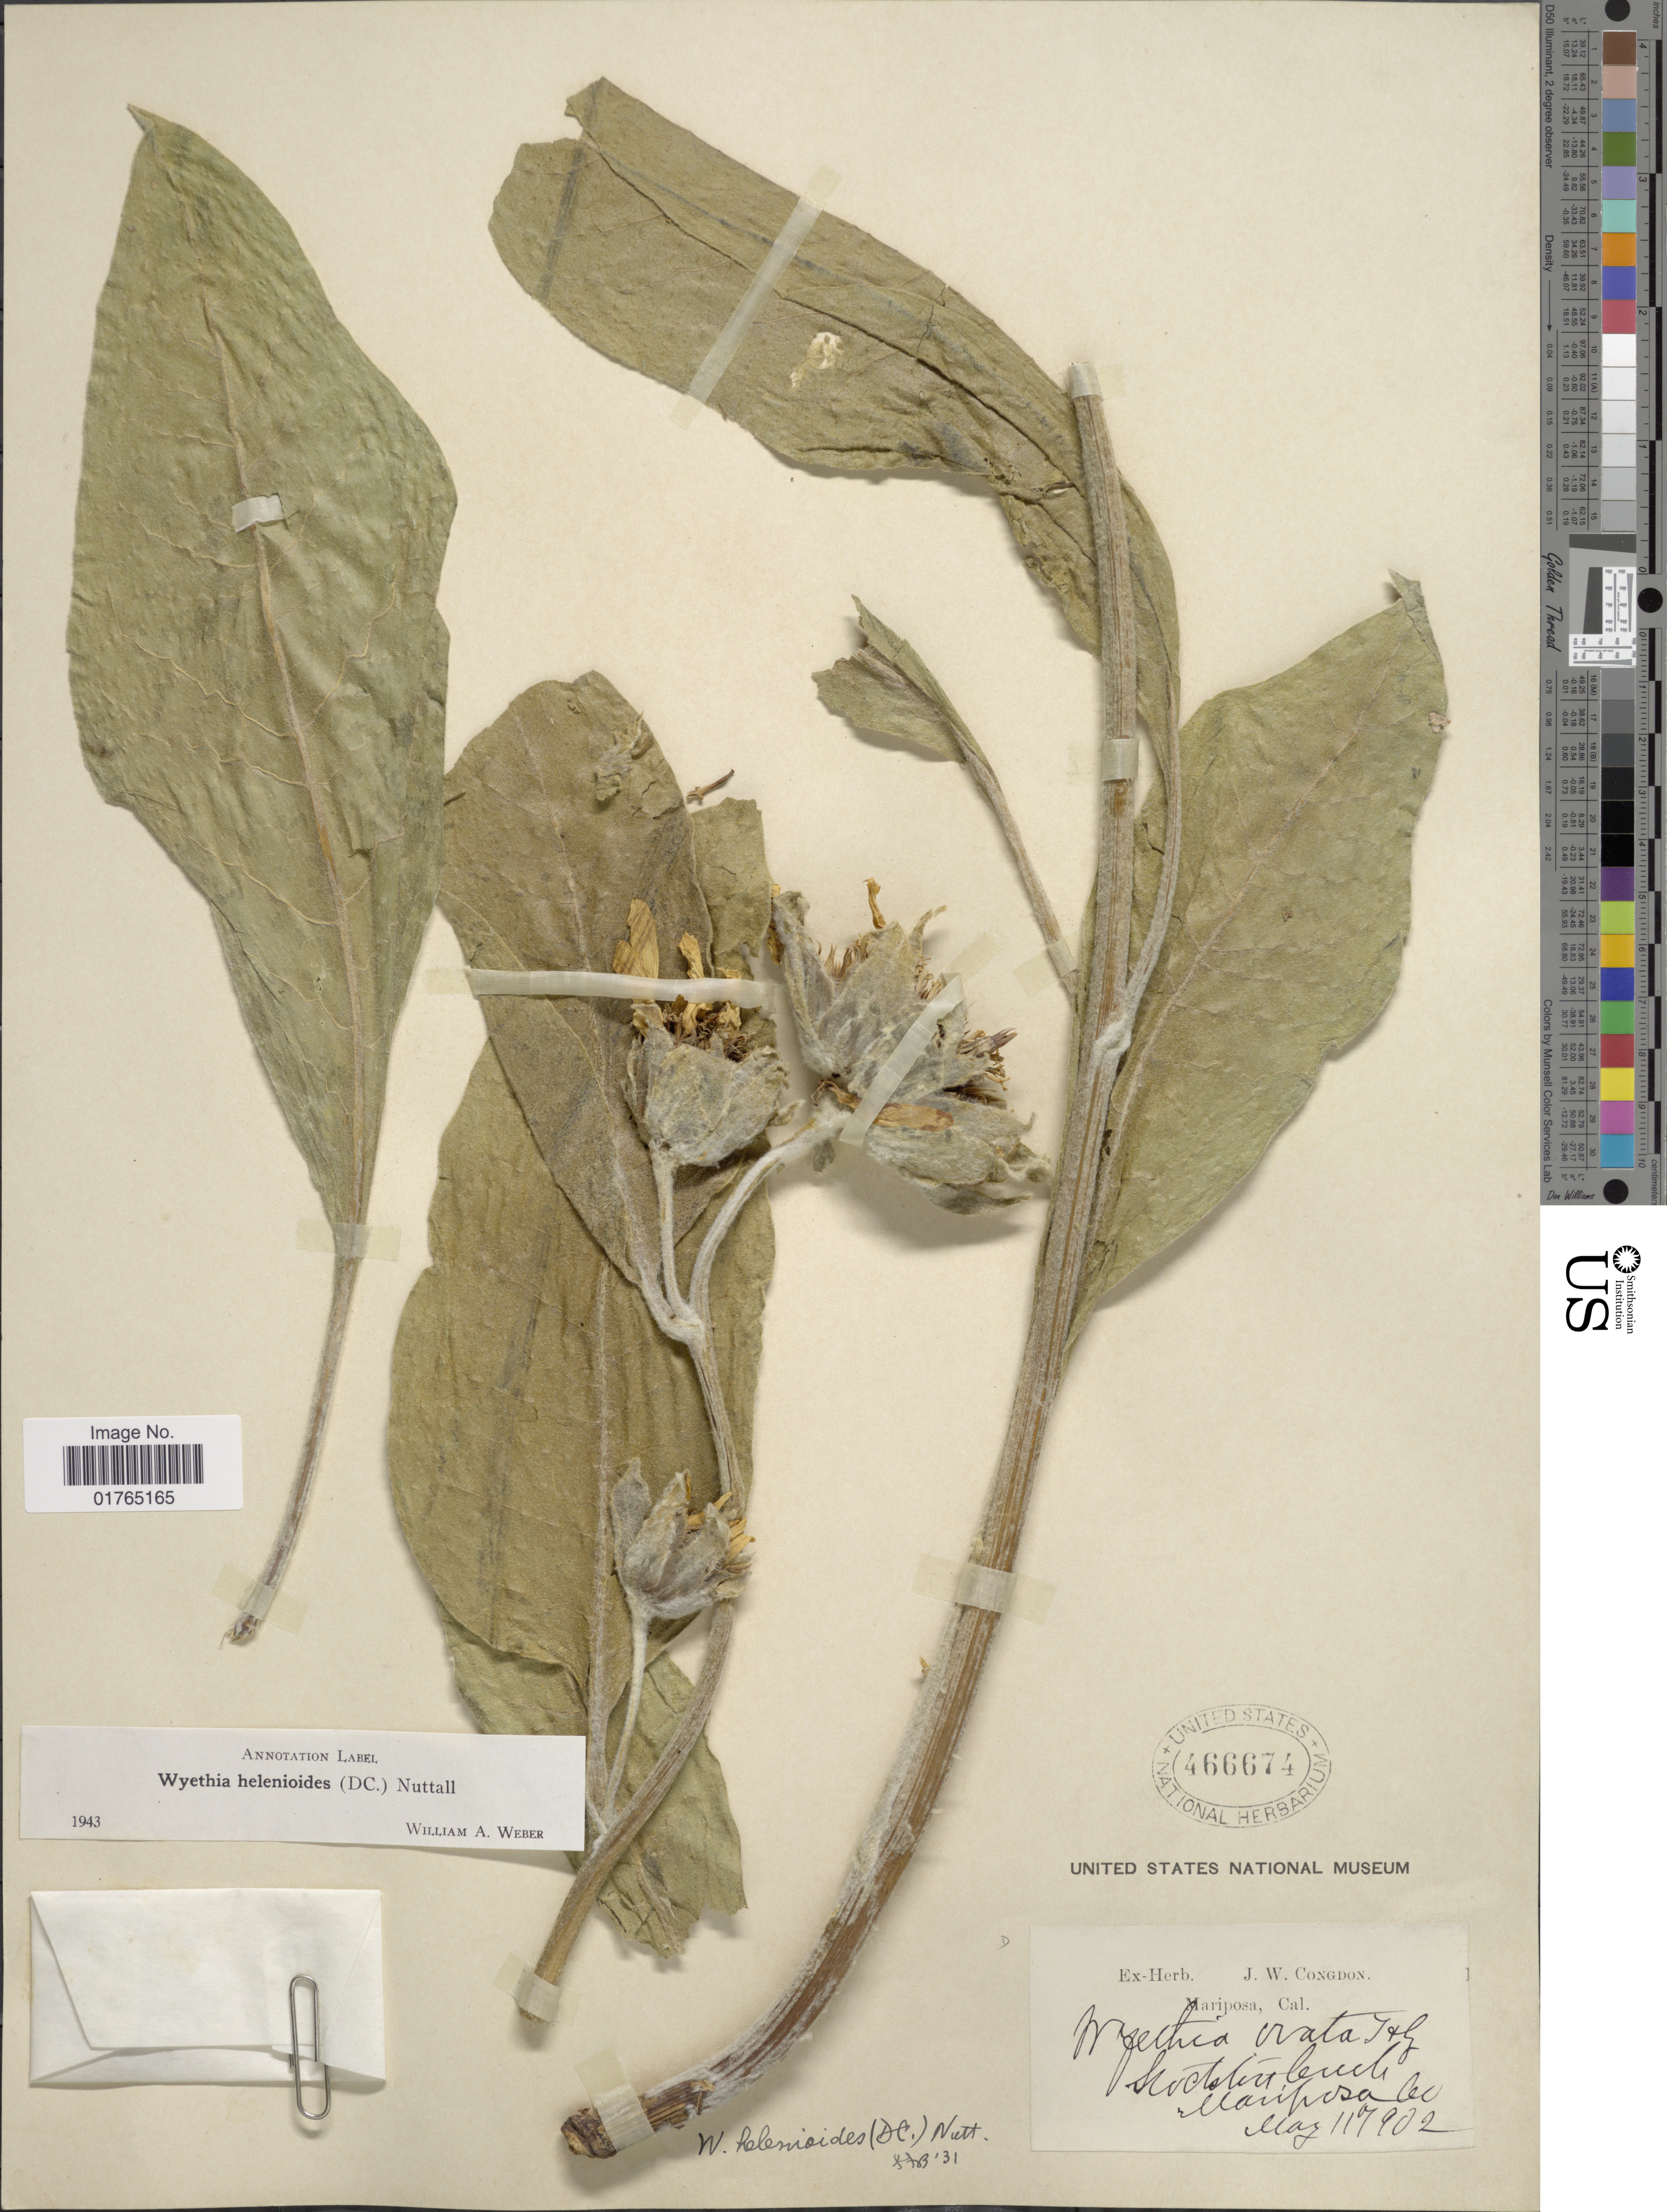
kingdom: Plantae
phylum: Tracheophyta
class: Magnoliopsida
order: Asterales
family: Asteraceae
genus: Wyethia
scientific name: Wyethia helenioides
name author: (DC.) Nutt.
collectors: J. W. Congdon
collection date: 1905-05-11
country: United States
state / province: California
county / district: Mariposa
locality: Mariposa, Cal., Stockton Creek, Mariposa Co.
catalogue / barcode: US 466674